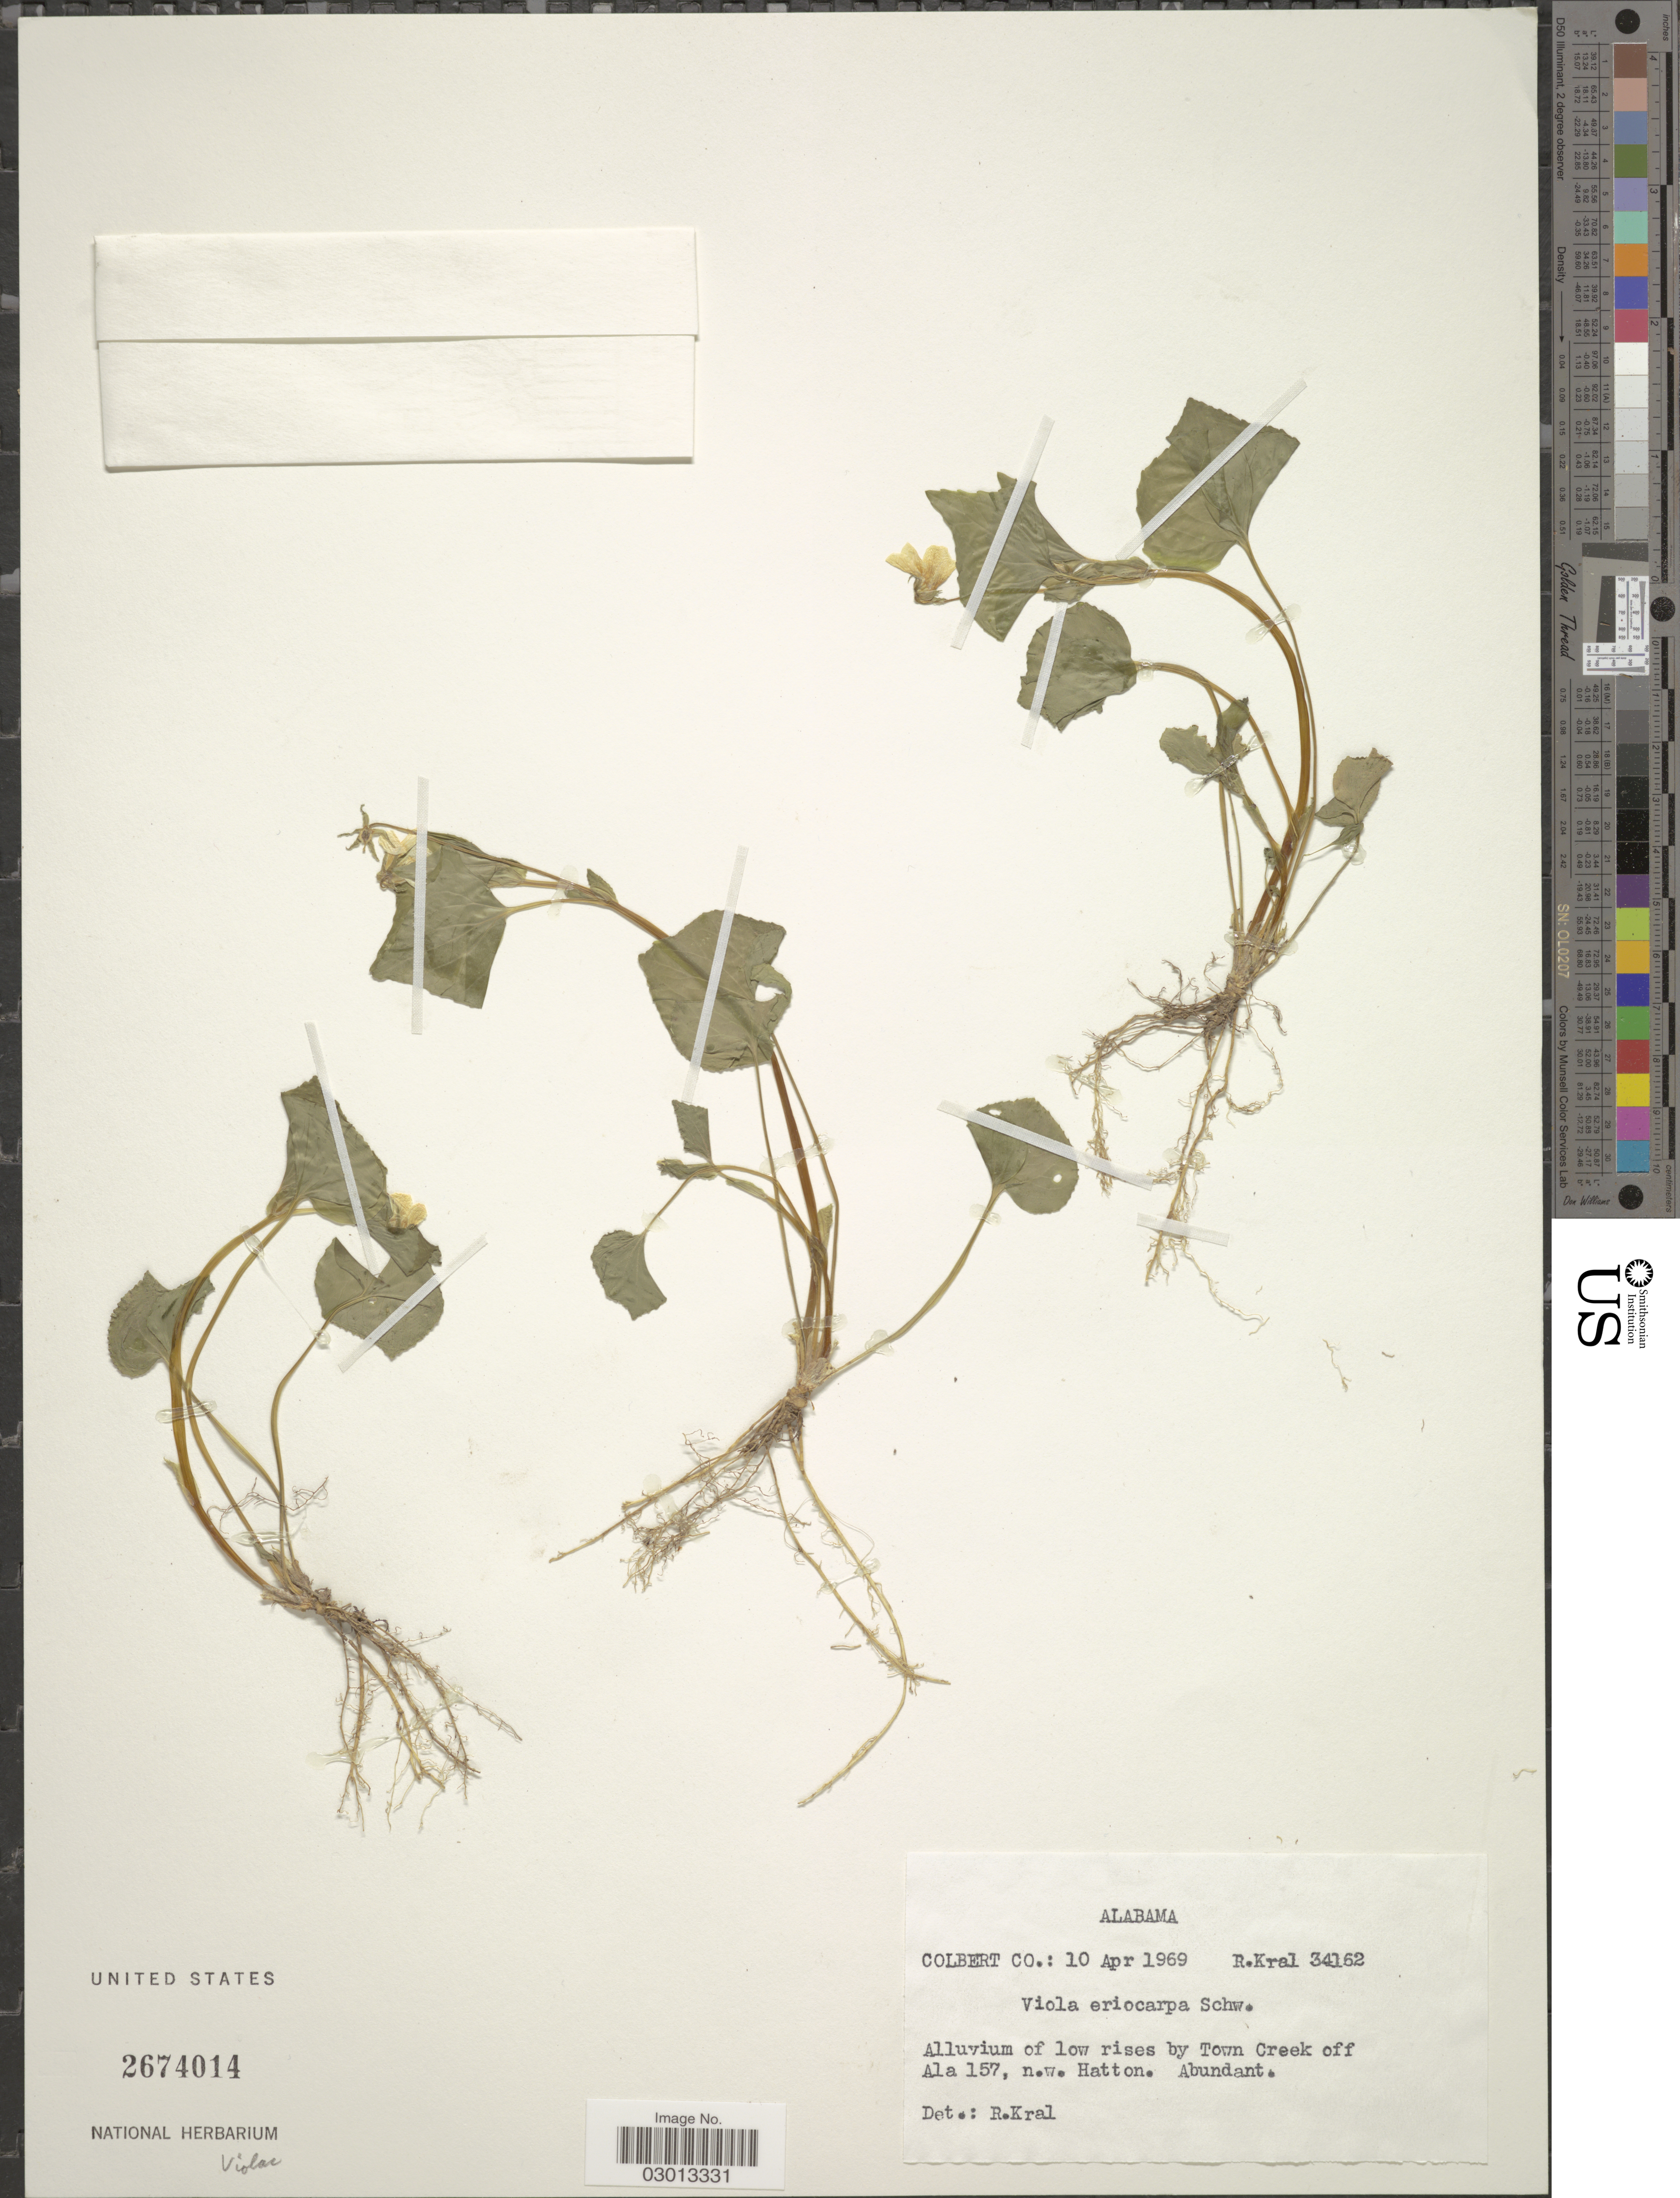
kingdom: Plantae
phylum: Tracheophyta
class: Magnoliopsida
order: Malpighiales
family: Violaceae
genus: Viola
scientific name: Viola pensylvanica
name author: Michx.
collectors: R. Kral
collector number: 34162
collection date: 1969-04-10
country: United States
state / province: Alabama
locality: Colbert Co.: By Town Creek off Ala 157, n.w. Hatton.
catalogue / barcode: US 2674014